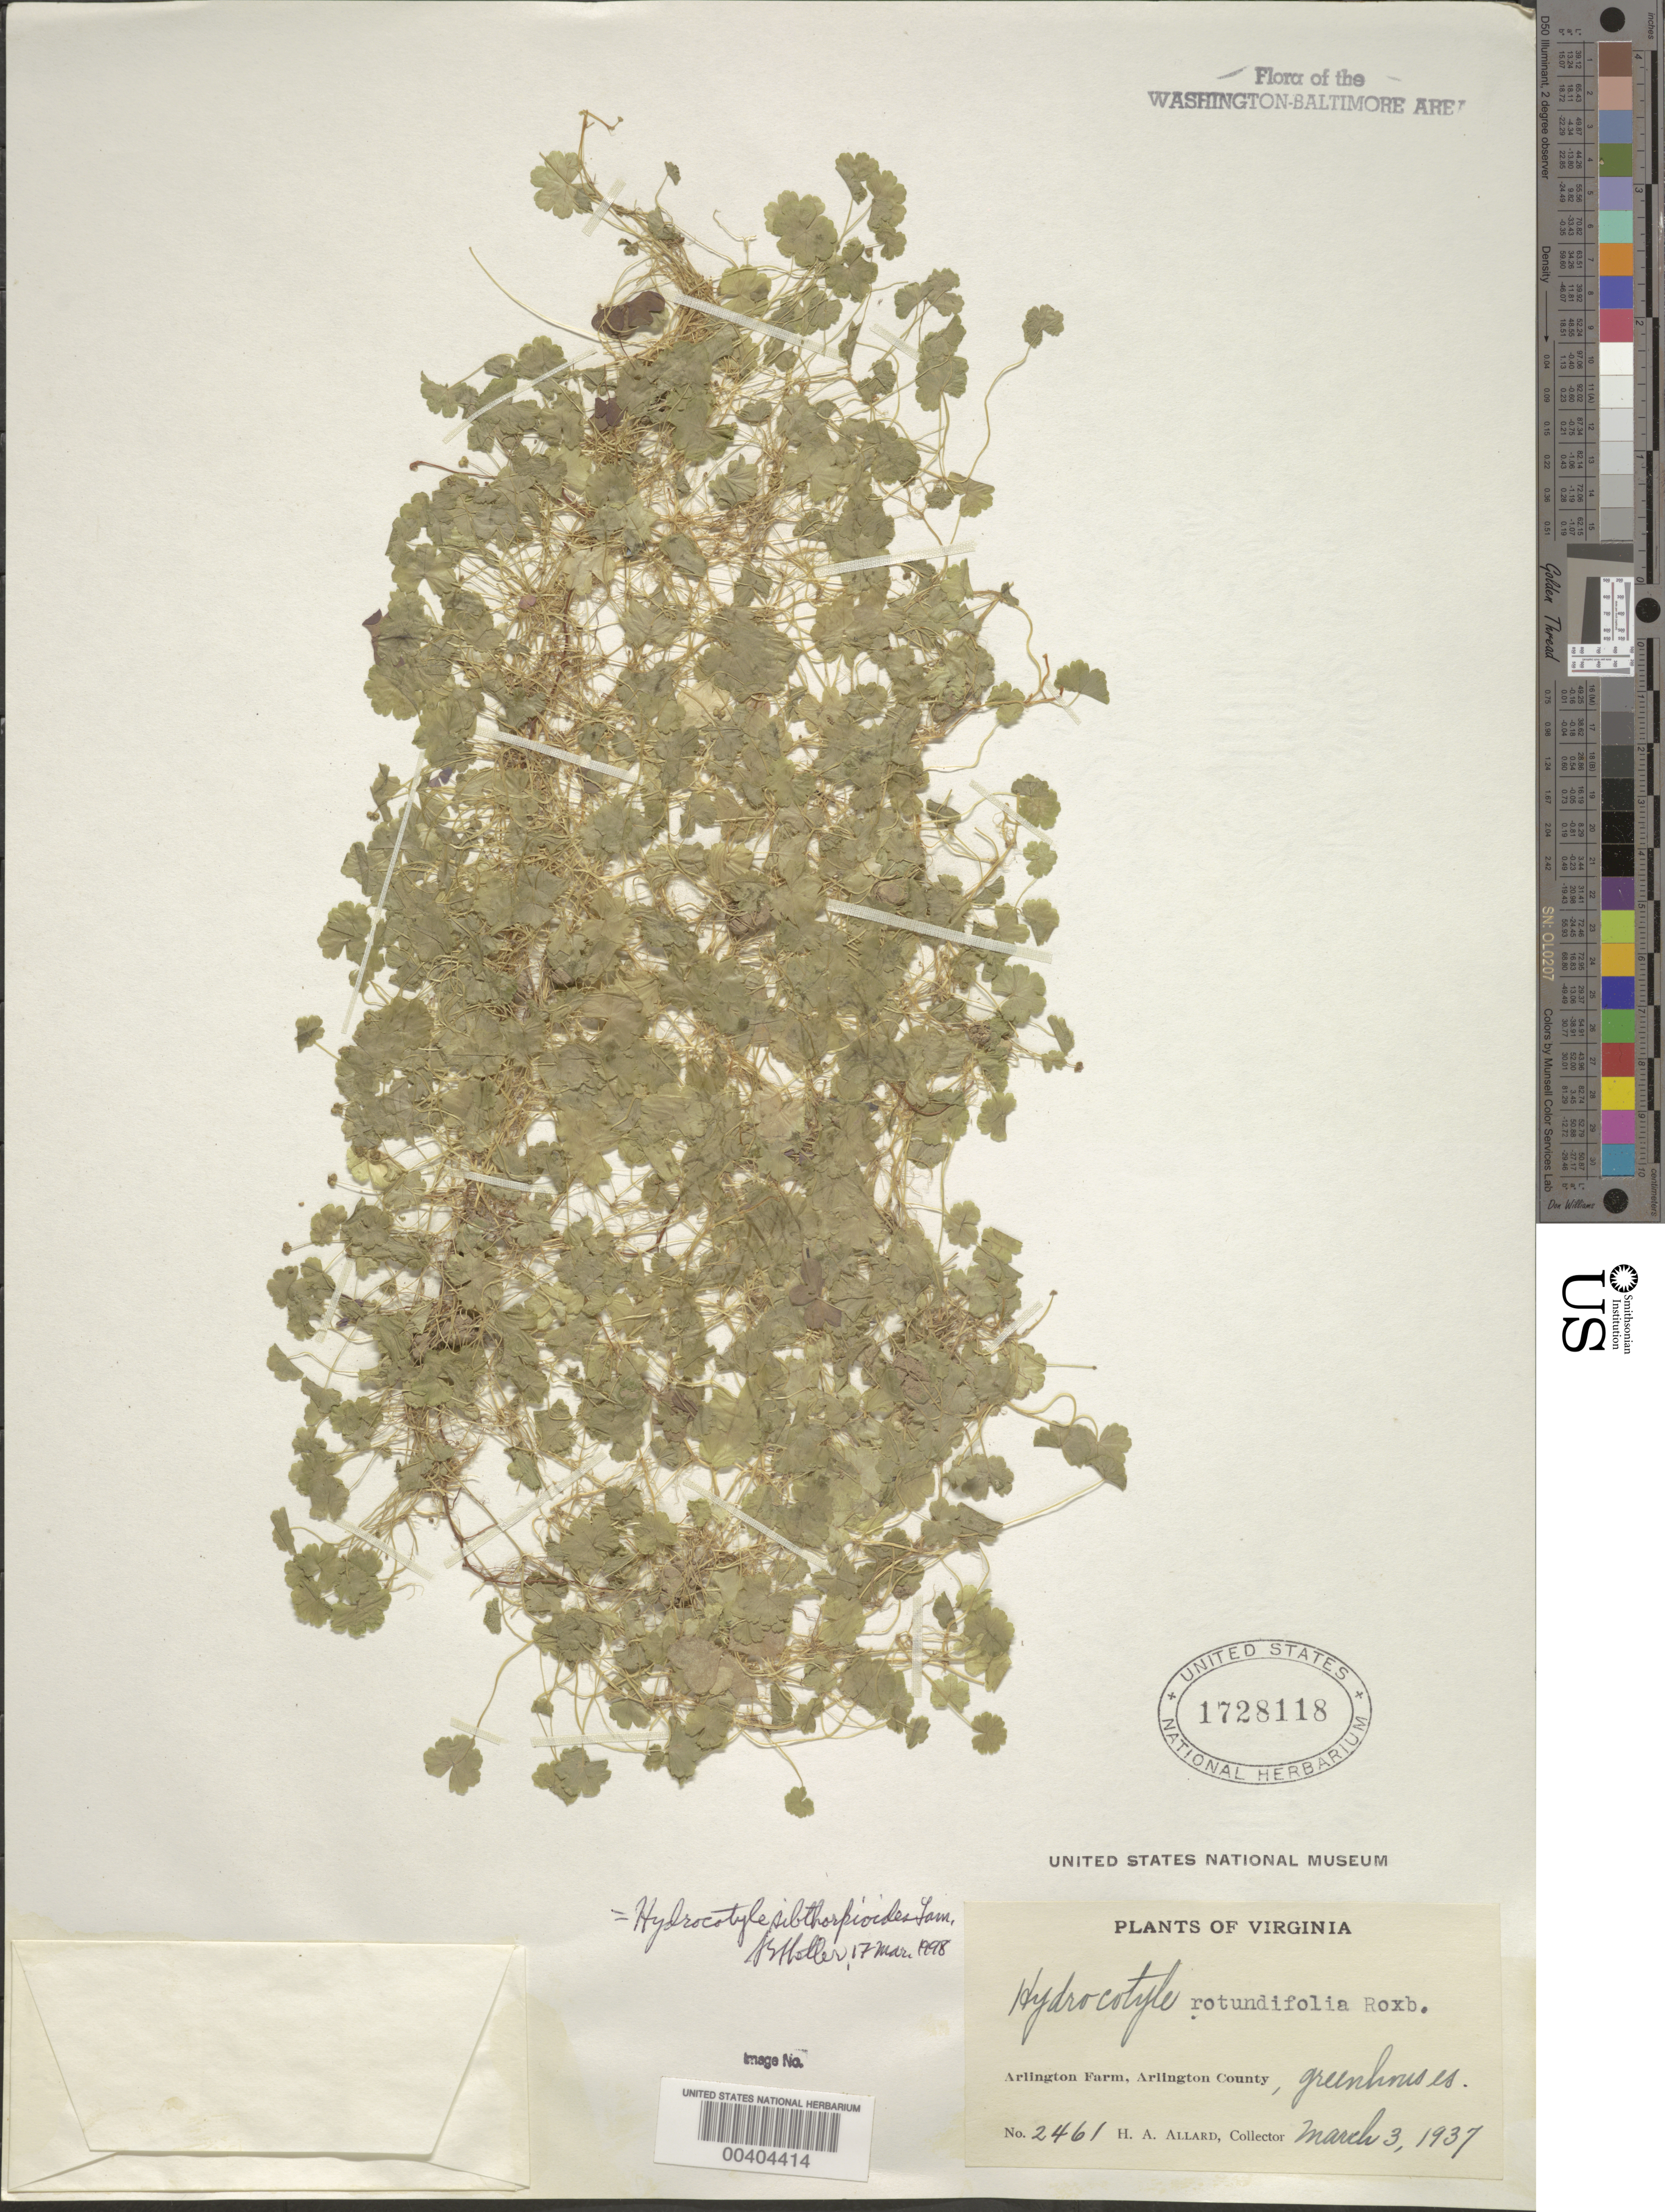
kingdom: Plantae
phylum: Tracheophyta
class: Magnoliopsida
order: Apiales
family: Araliaceae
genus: Hydrocotyle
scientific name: Hydrocotyle sibthorpioides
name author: Lam.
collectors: H. A. Allard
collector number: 2461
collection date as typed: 03 Mar 1937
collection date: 1937-03-03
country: United States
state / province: Virginia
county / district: Arlington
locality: Arlington Farm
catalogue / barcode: US 1728118